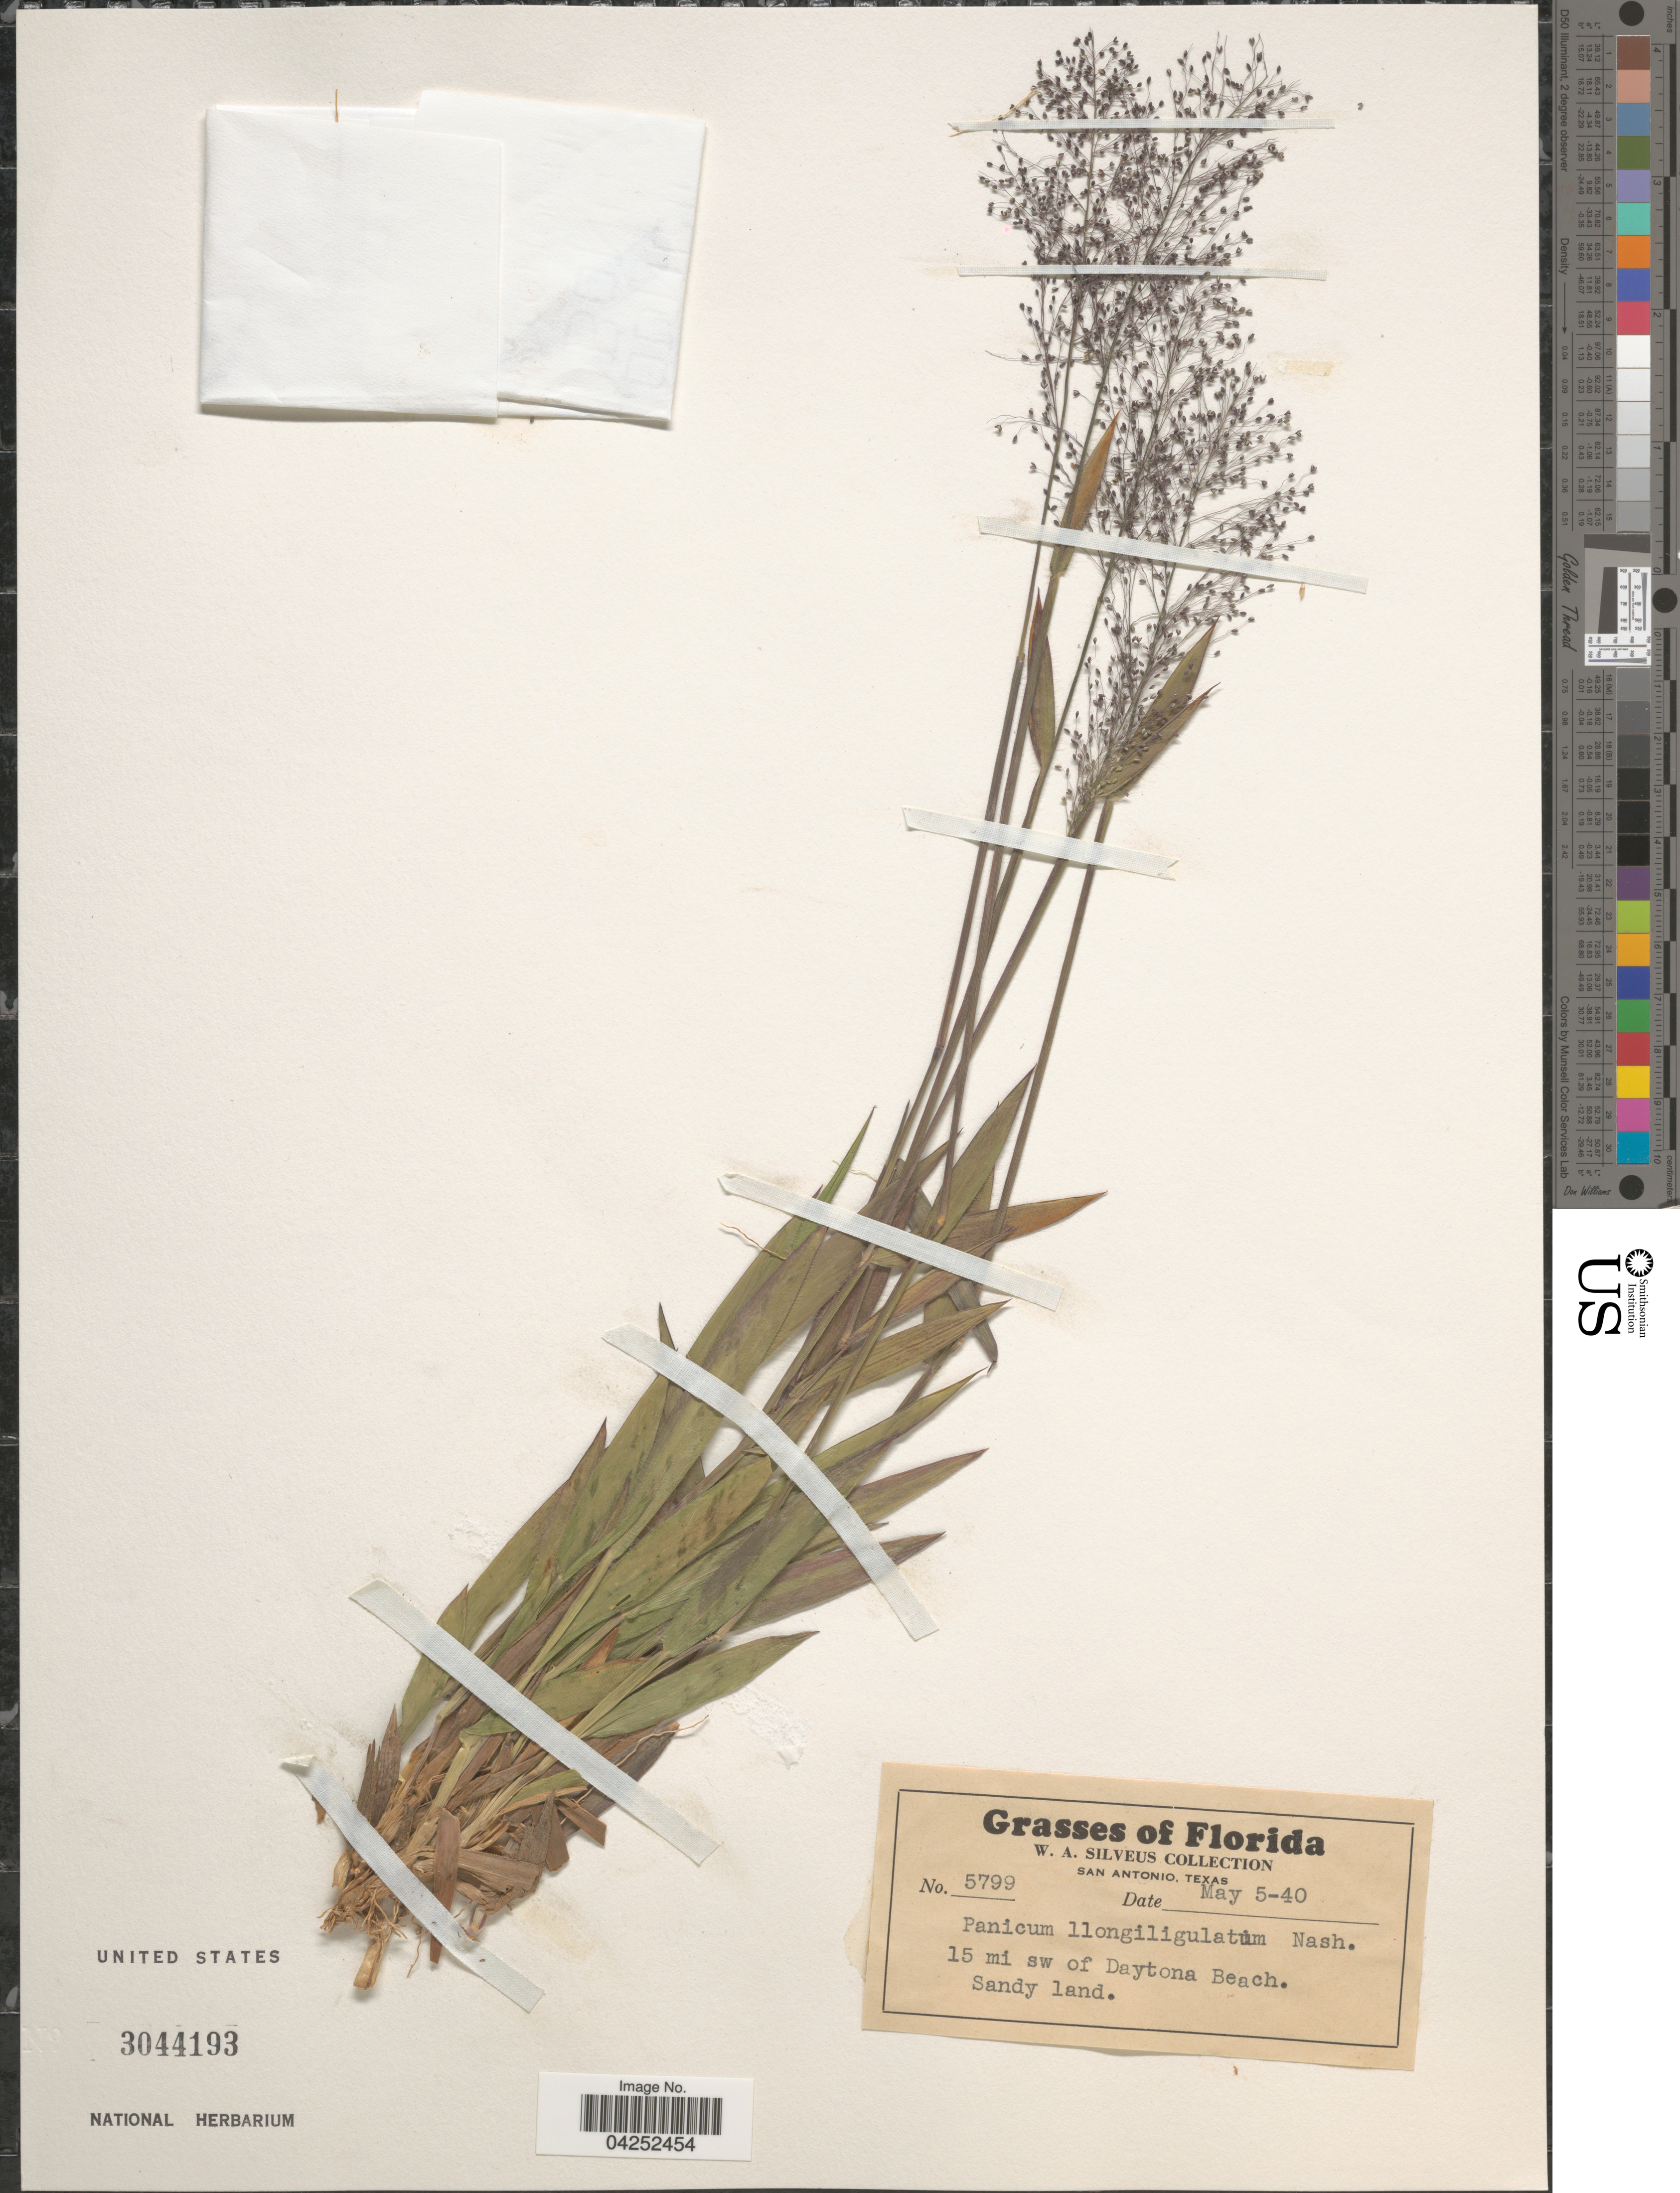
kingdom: Plantae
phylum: Tracheophyta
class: Liliopsida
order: Poales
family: Poaceae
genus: Dichanthelium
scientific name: Dichanthelium bicknellii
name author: (Nash) LeBlond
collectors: W. Silveus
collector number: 5799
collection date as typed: Transcribed d/m/y: 5/5/40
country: United States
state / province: Florida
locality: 15 mi sw of Daytona Beach.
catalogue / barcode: US 3044193